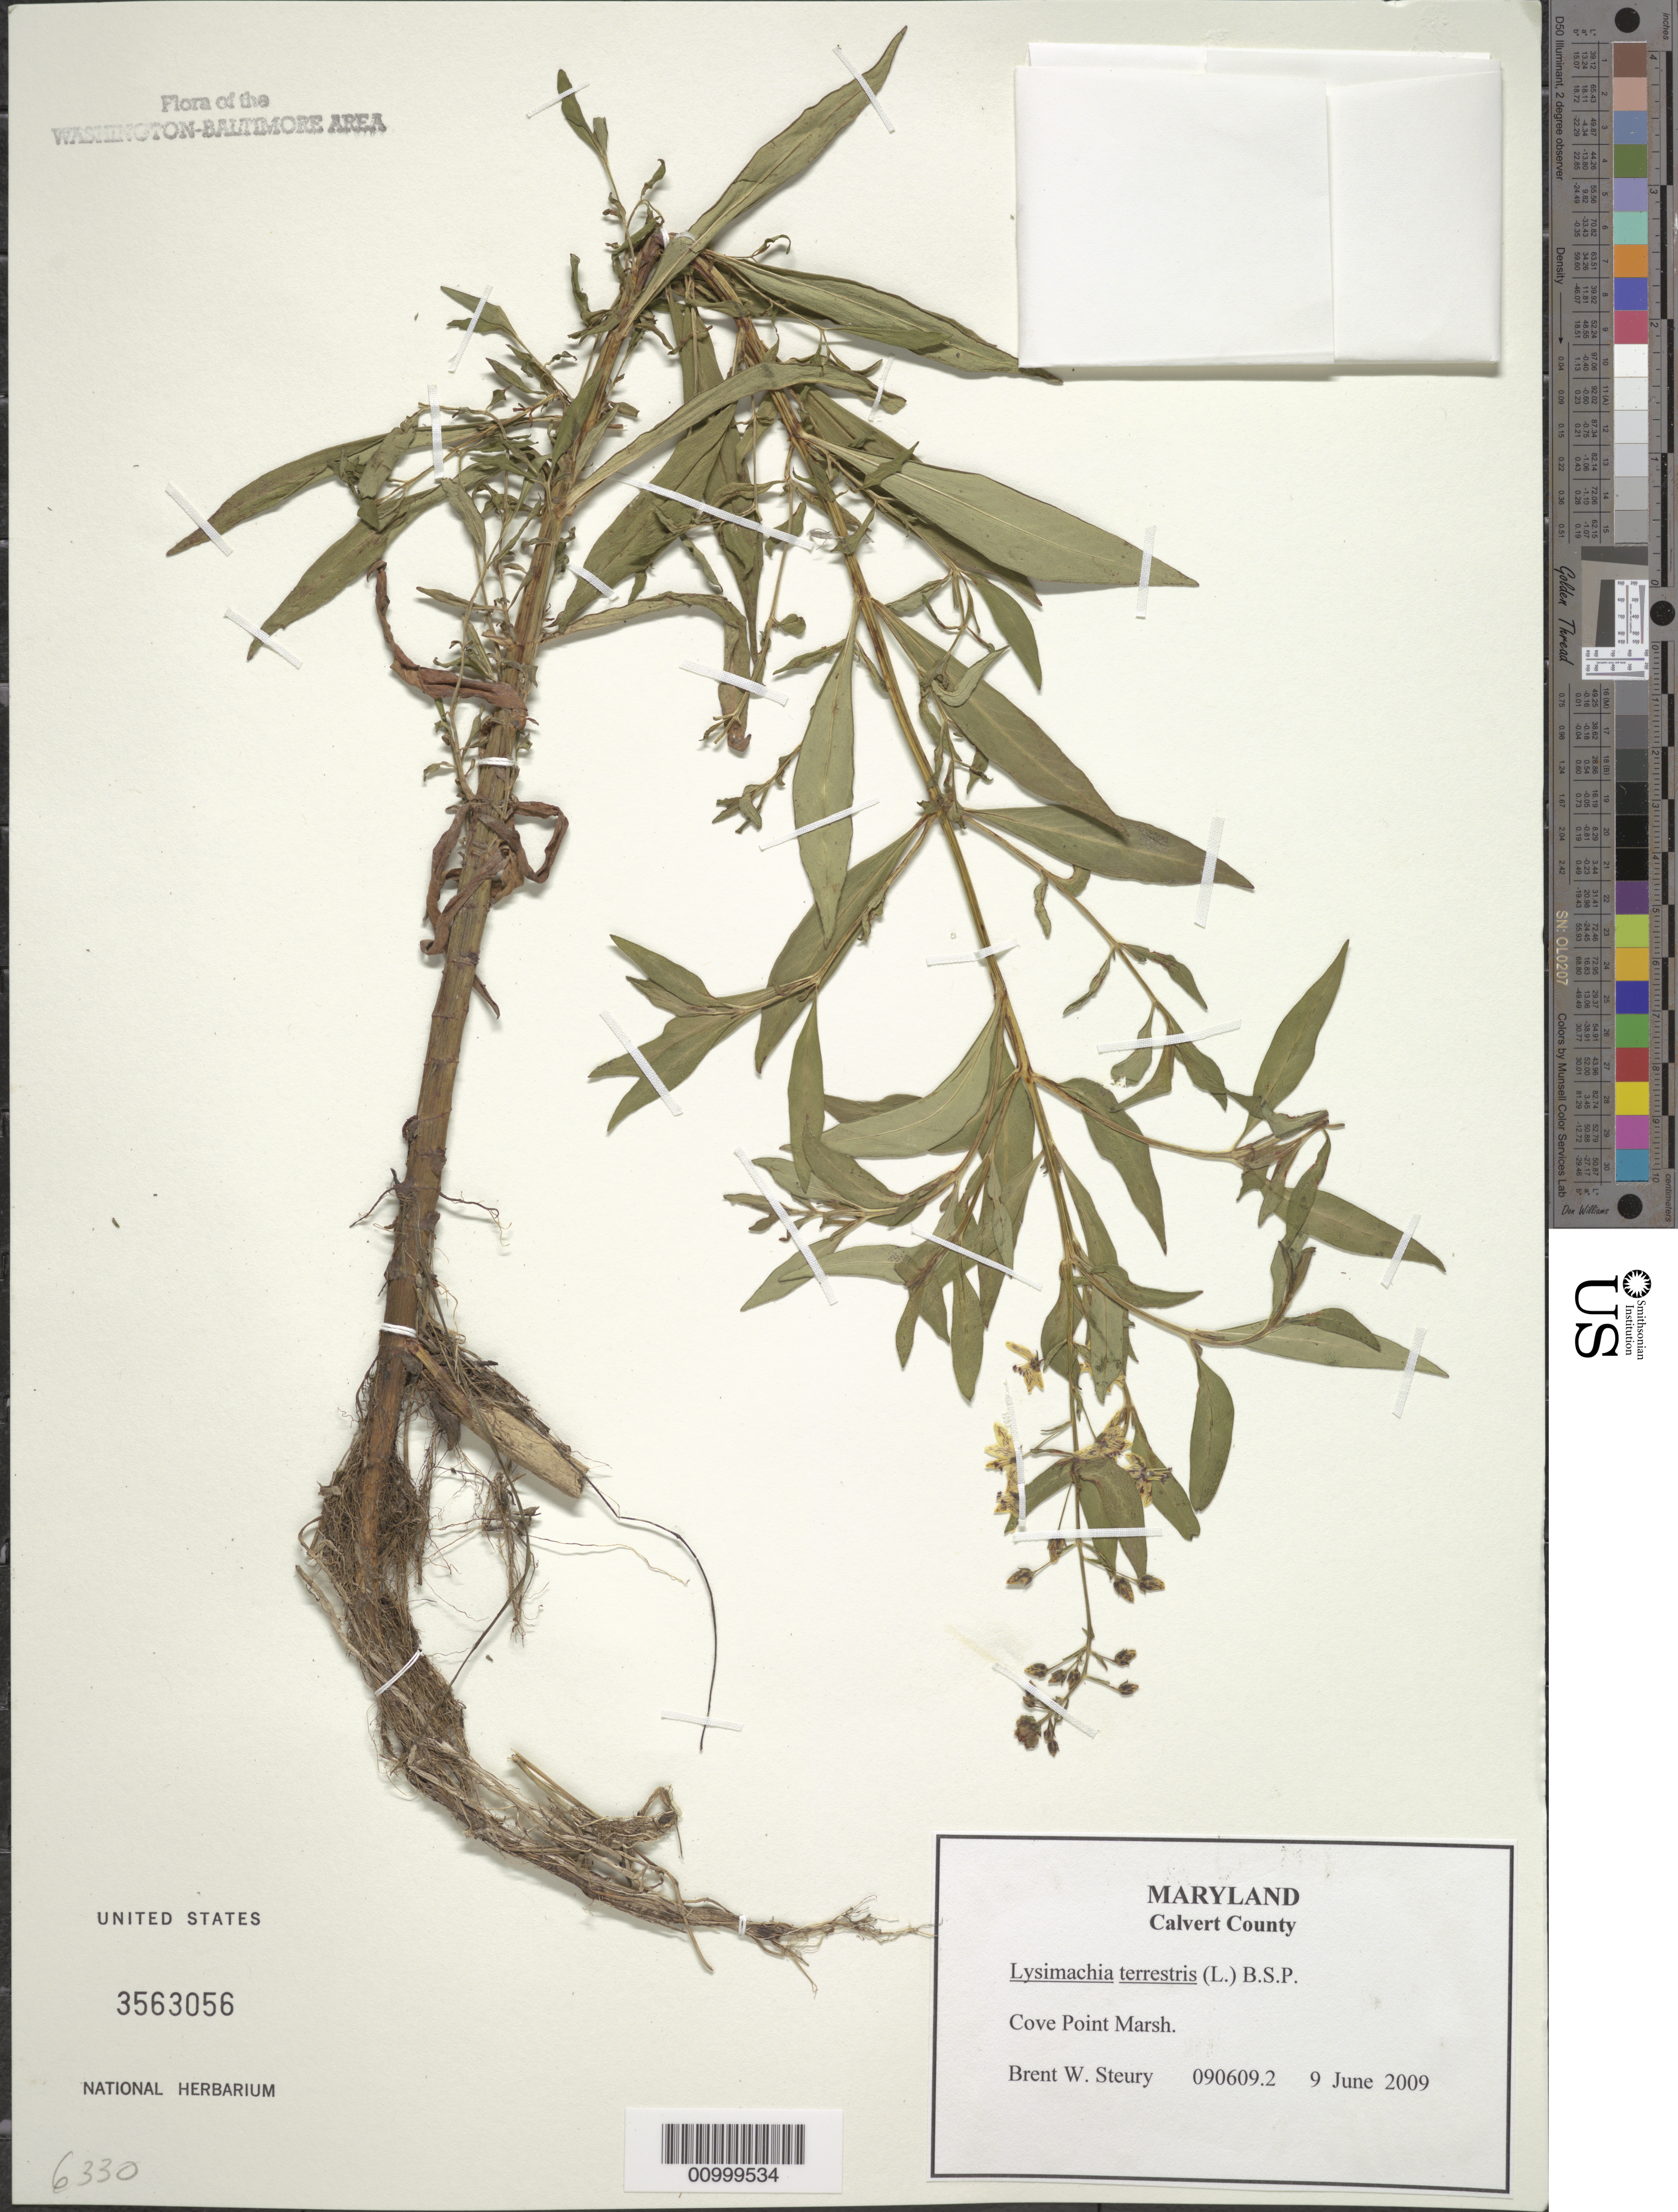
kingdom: Plantae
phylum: Tracheophyta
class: Magnoliopsida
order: Ericales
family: Primulaceae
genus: Lysimachia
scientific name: Lysimachia terrestris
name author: (L.) Britton, Stearns & Poggenb.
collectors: B. Steury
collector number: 090609.2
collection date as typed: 9 June 2009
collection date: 2009-06-09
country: United States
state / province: Maryland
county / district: Calvert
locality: Cove Point Marsh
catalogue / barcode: US 3563056